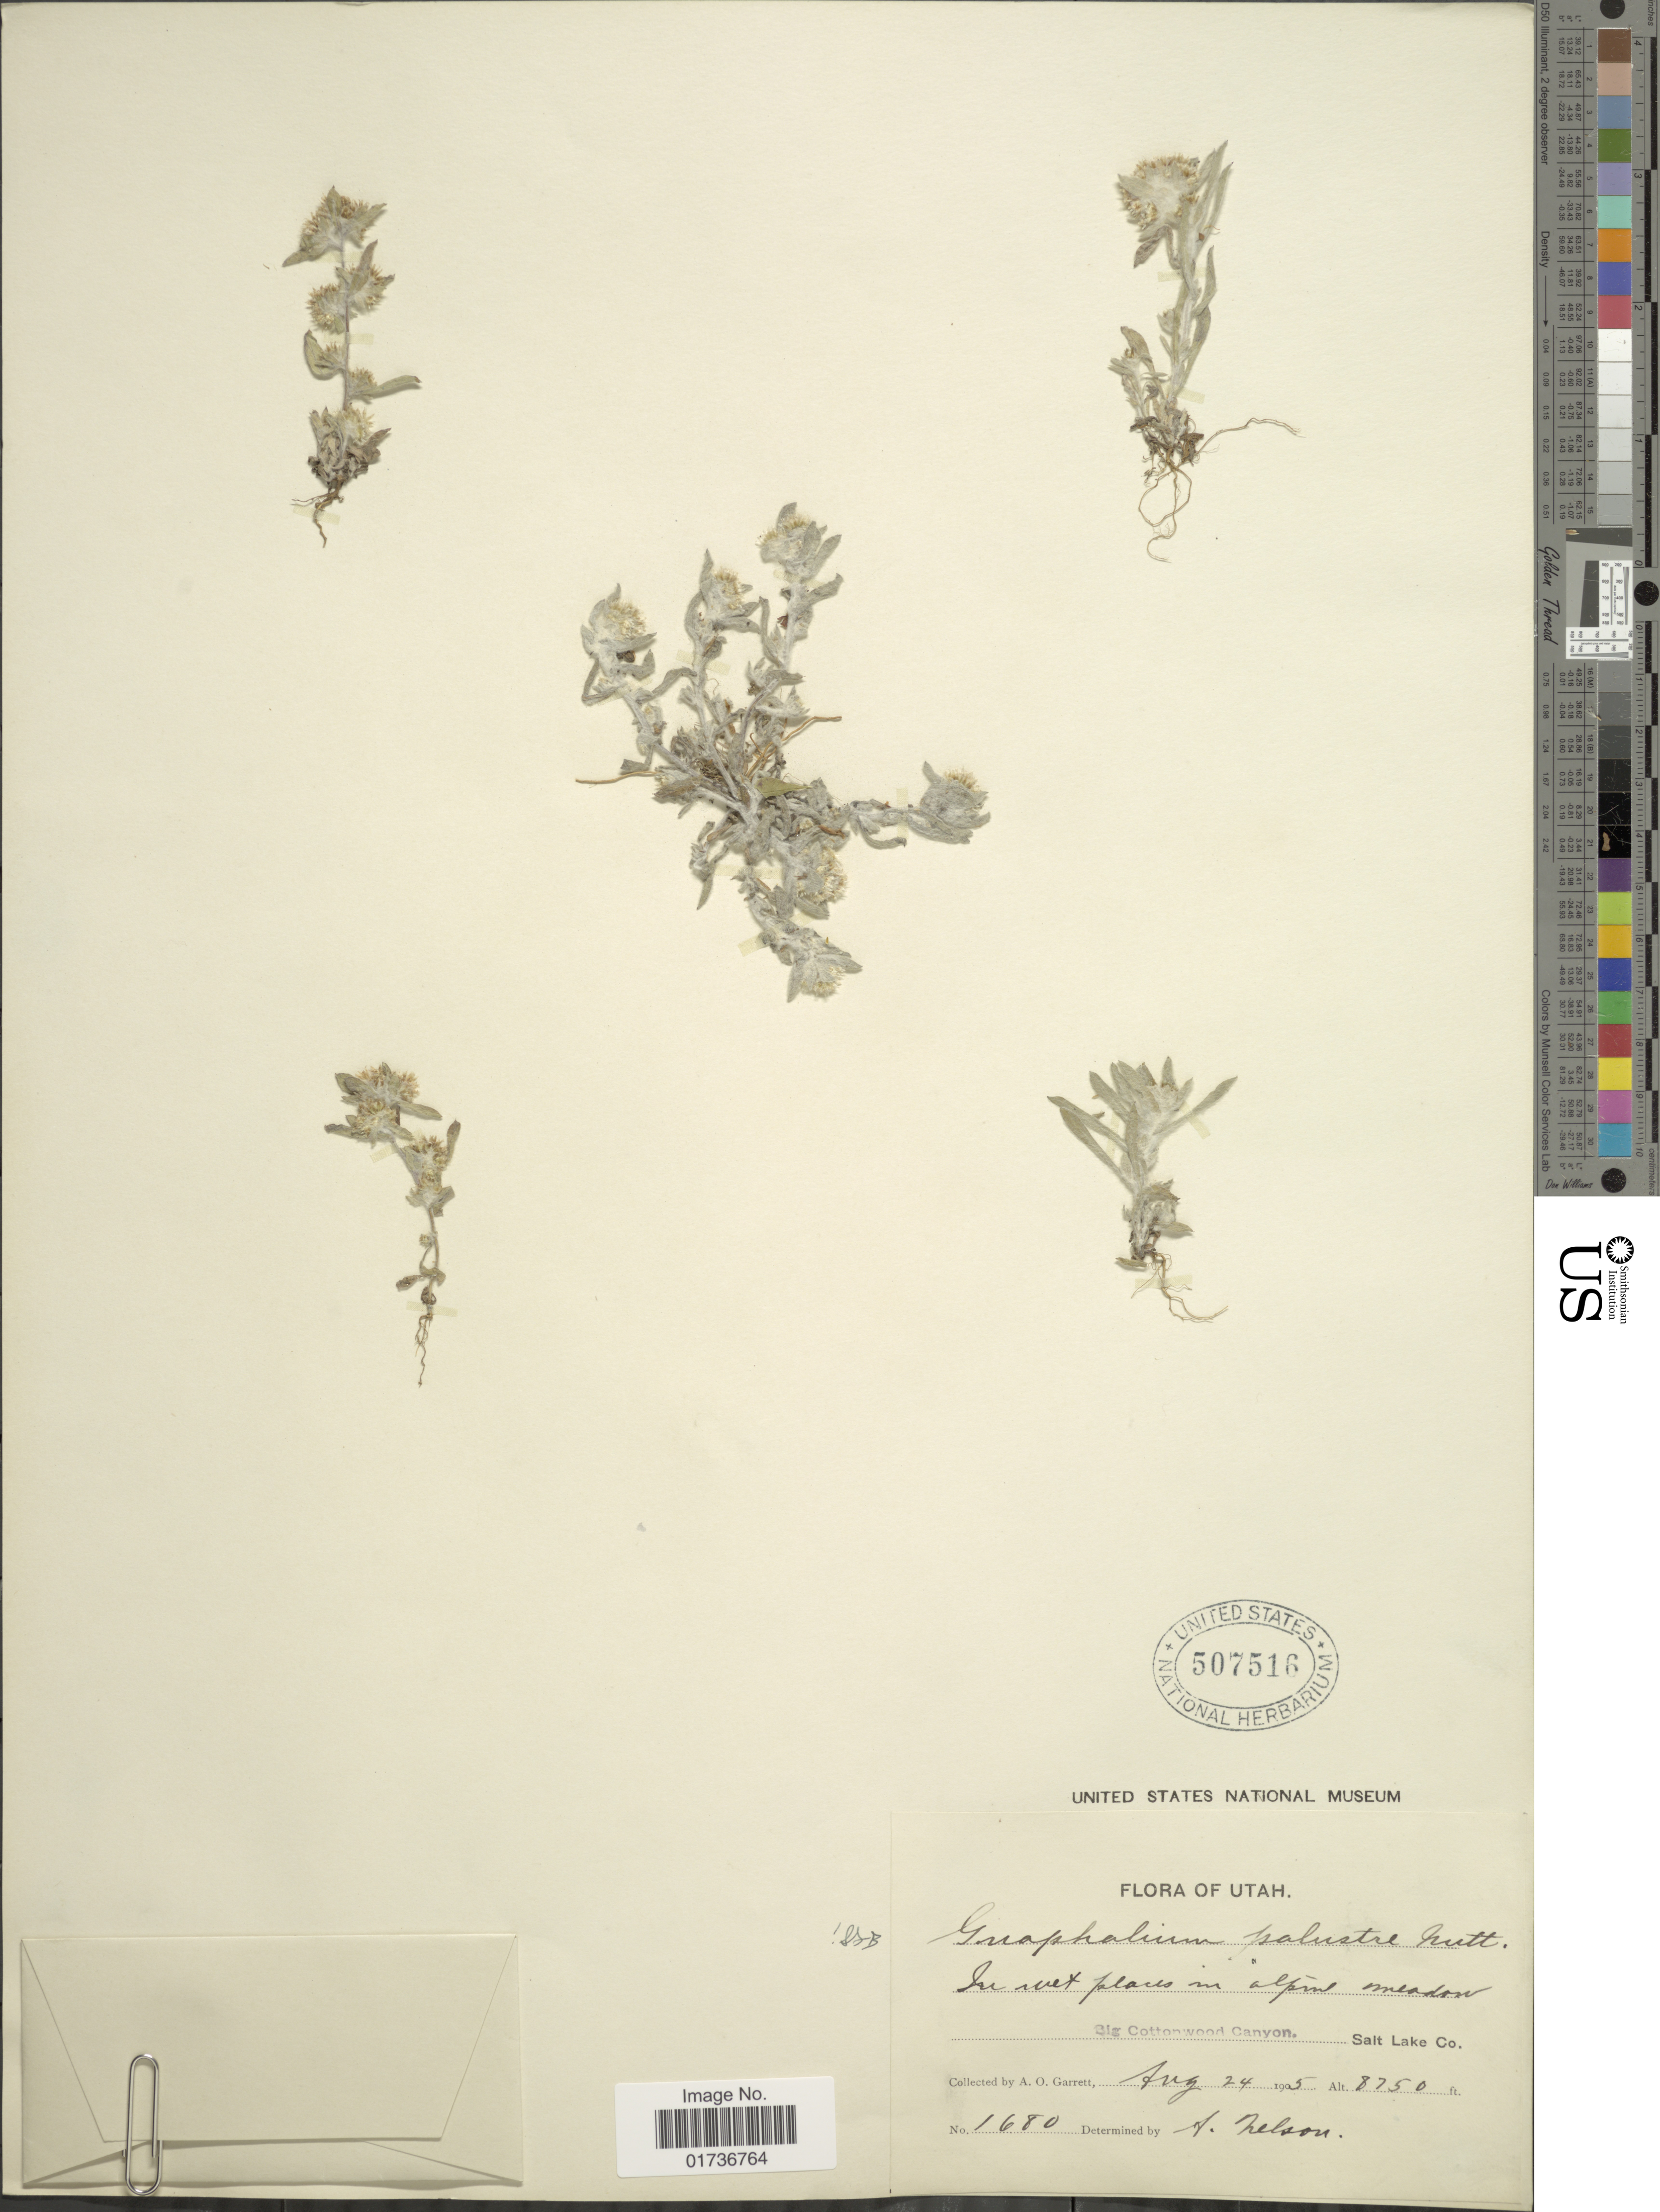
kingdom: Plantae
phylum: Tracheophyta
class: Magnoliopsida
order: Asterales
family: Asteraceae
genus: Gnaphalium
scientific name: Gnaphalium palustre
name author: Nutt.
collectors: A. O. Garrett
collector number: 1680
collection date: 1905-08-24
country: United States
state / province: Utah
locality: In wet places in alpine meadow, Big Cottonwood Canyon, Salt Lake Co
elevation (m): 2667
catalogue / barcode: US 507516